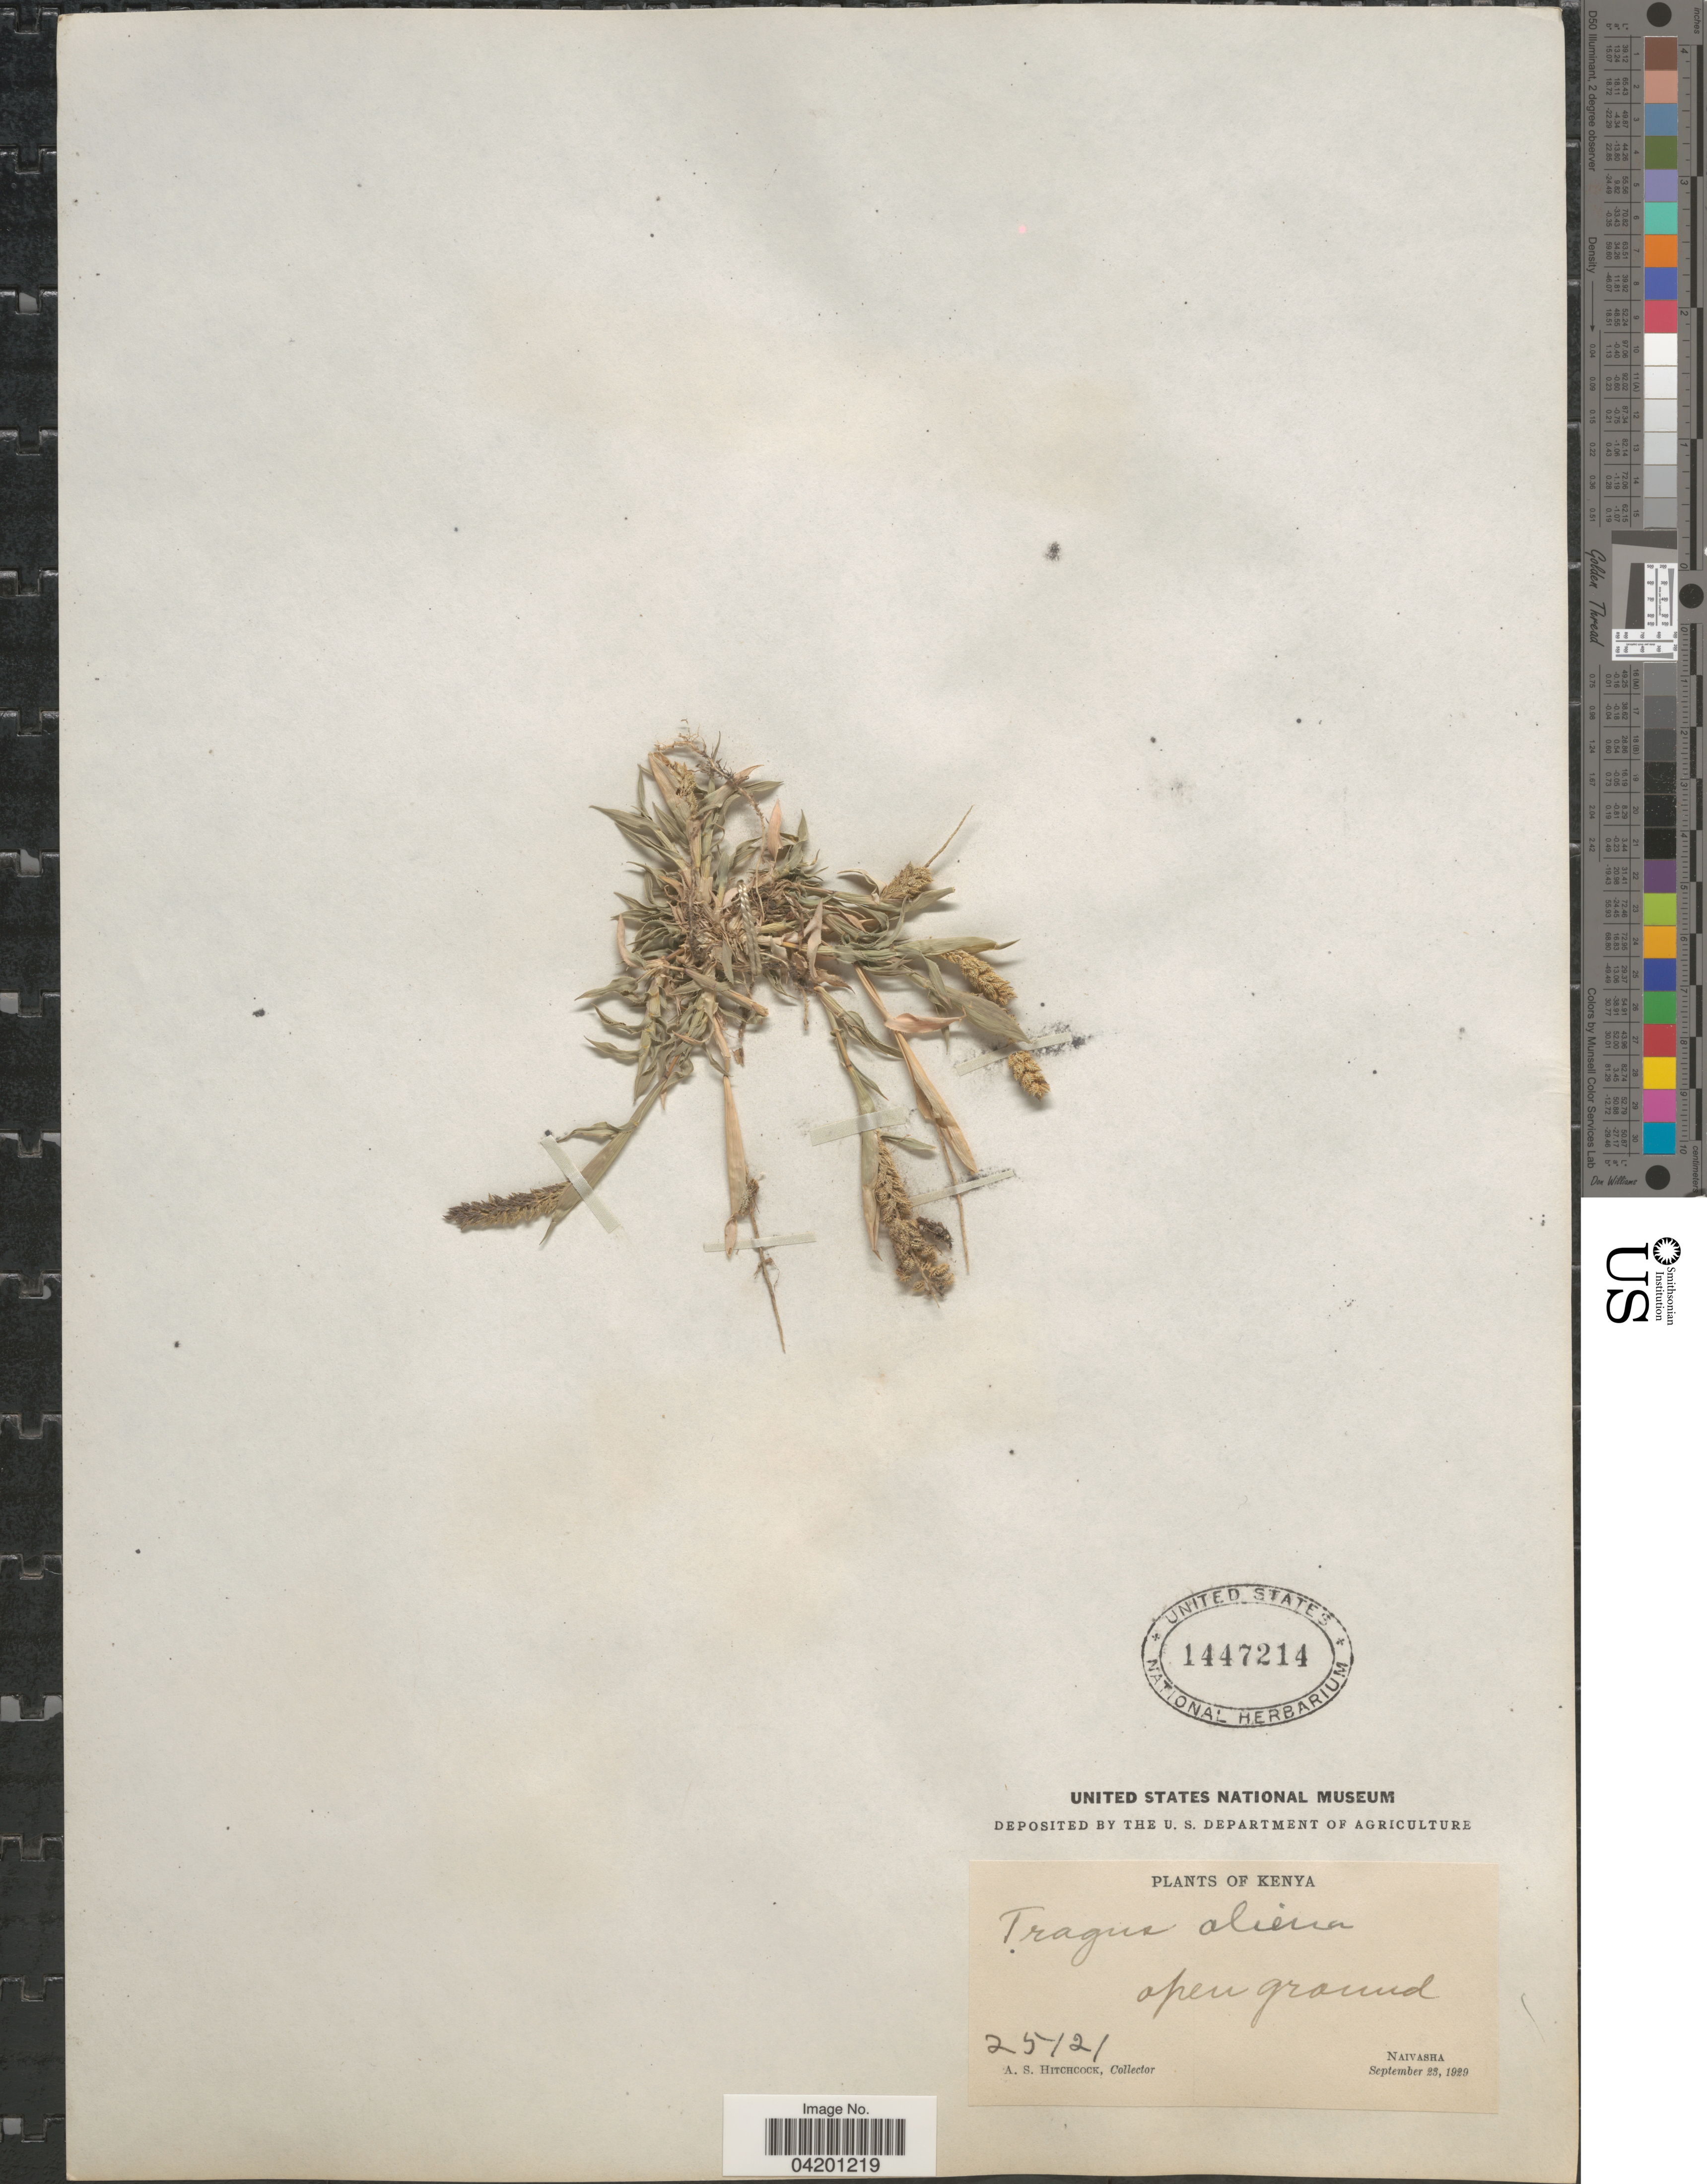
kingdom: Plantae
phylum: Tracheophyta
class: Liliopsida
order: Poales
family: Poaceae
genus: Tragus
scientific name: Tragus berteronianus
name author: Schult.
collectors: A. Hichcock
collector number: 25121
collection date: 1929-09-23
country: Kenya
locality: Naivasha.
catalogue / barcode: US 1447214